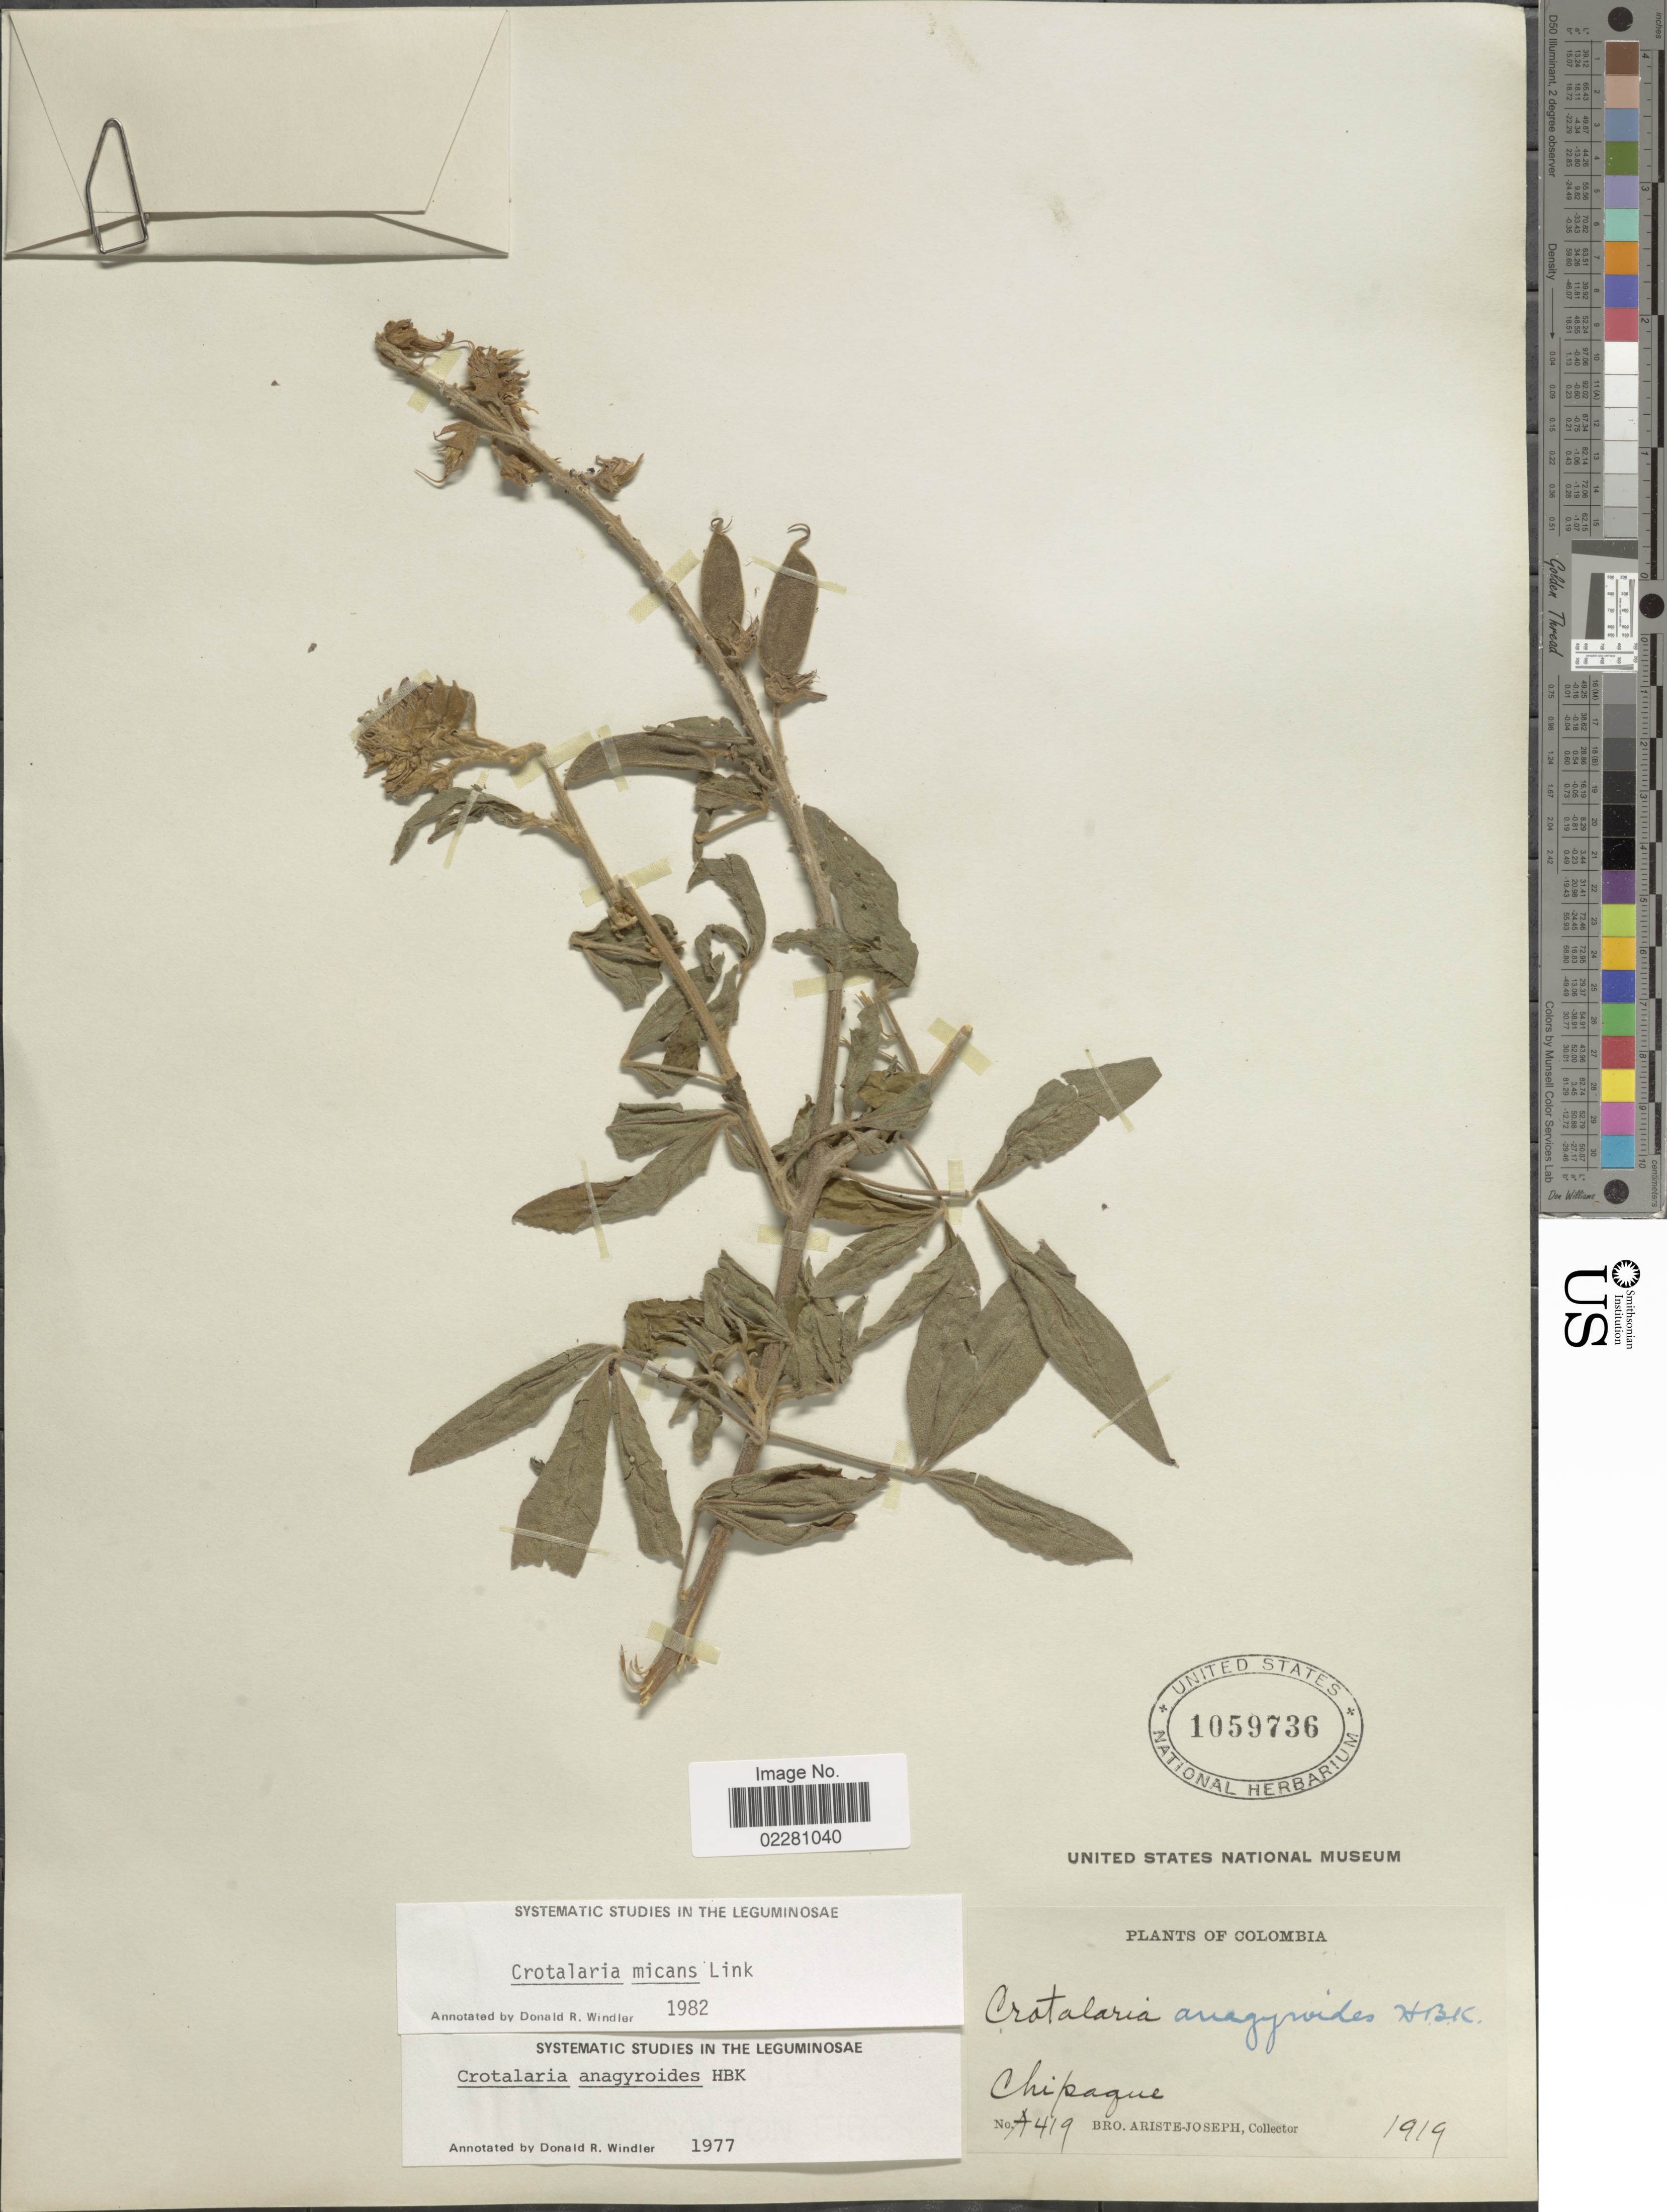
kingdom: Plantae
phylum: Tracheophyta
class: Magnoliopsida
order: Fabales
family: Fabaceae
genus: Crotalaria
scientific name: Crotalaria micans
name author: Link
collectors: Bro. Ariste-Joseph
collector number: A419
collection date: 1919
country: Colombia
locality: Chipaque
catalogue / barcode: US 1059736